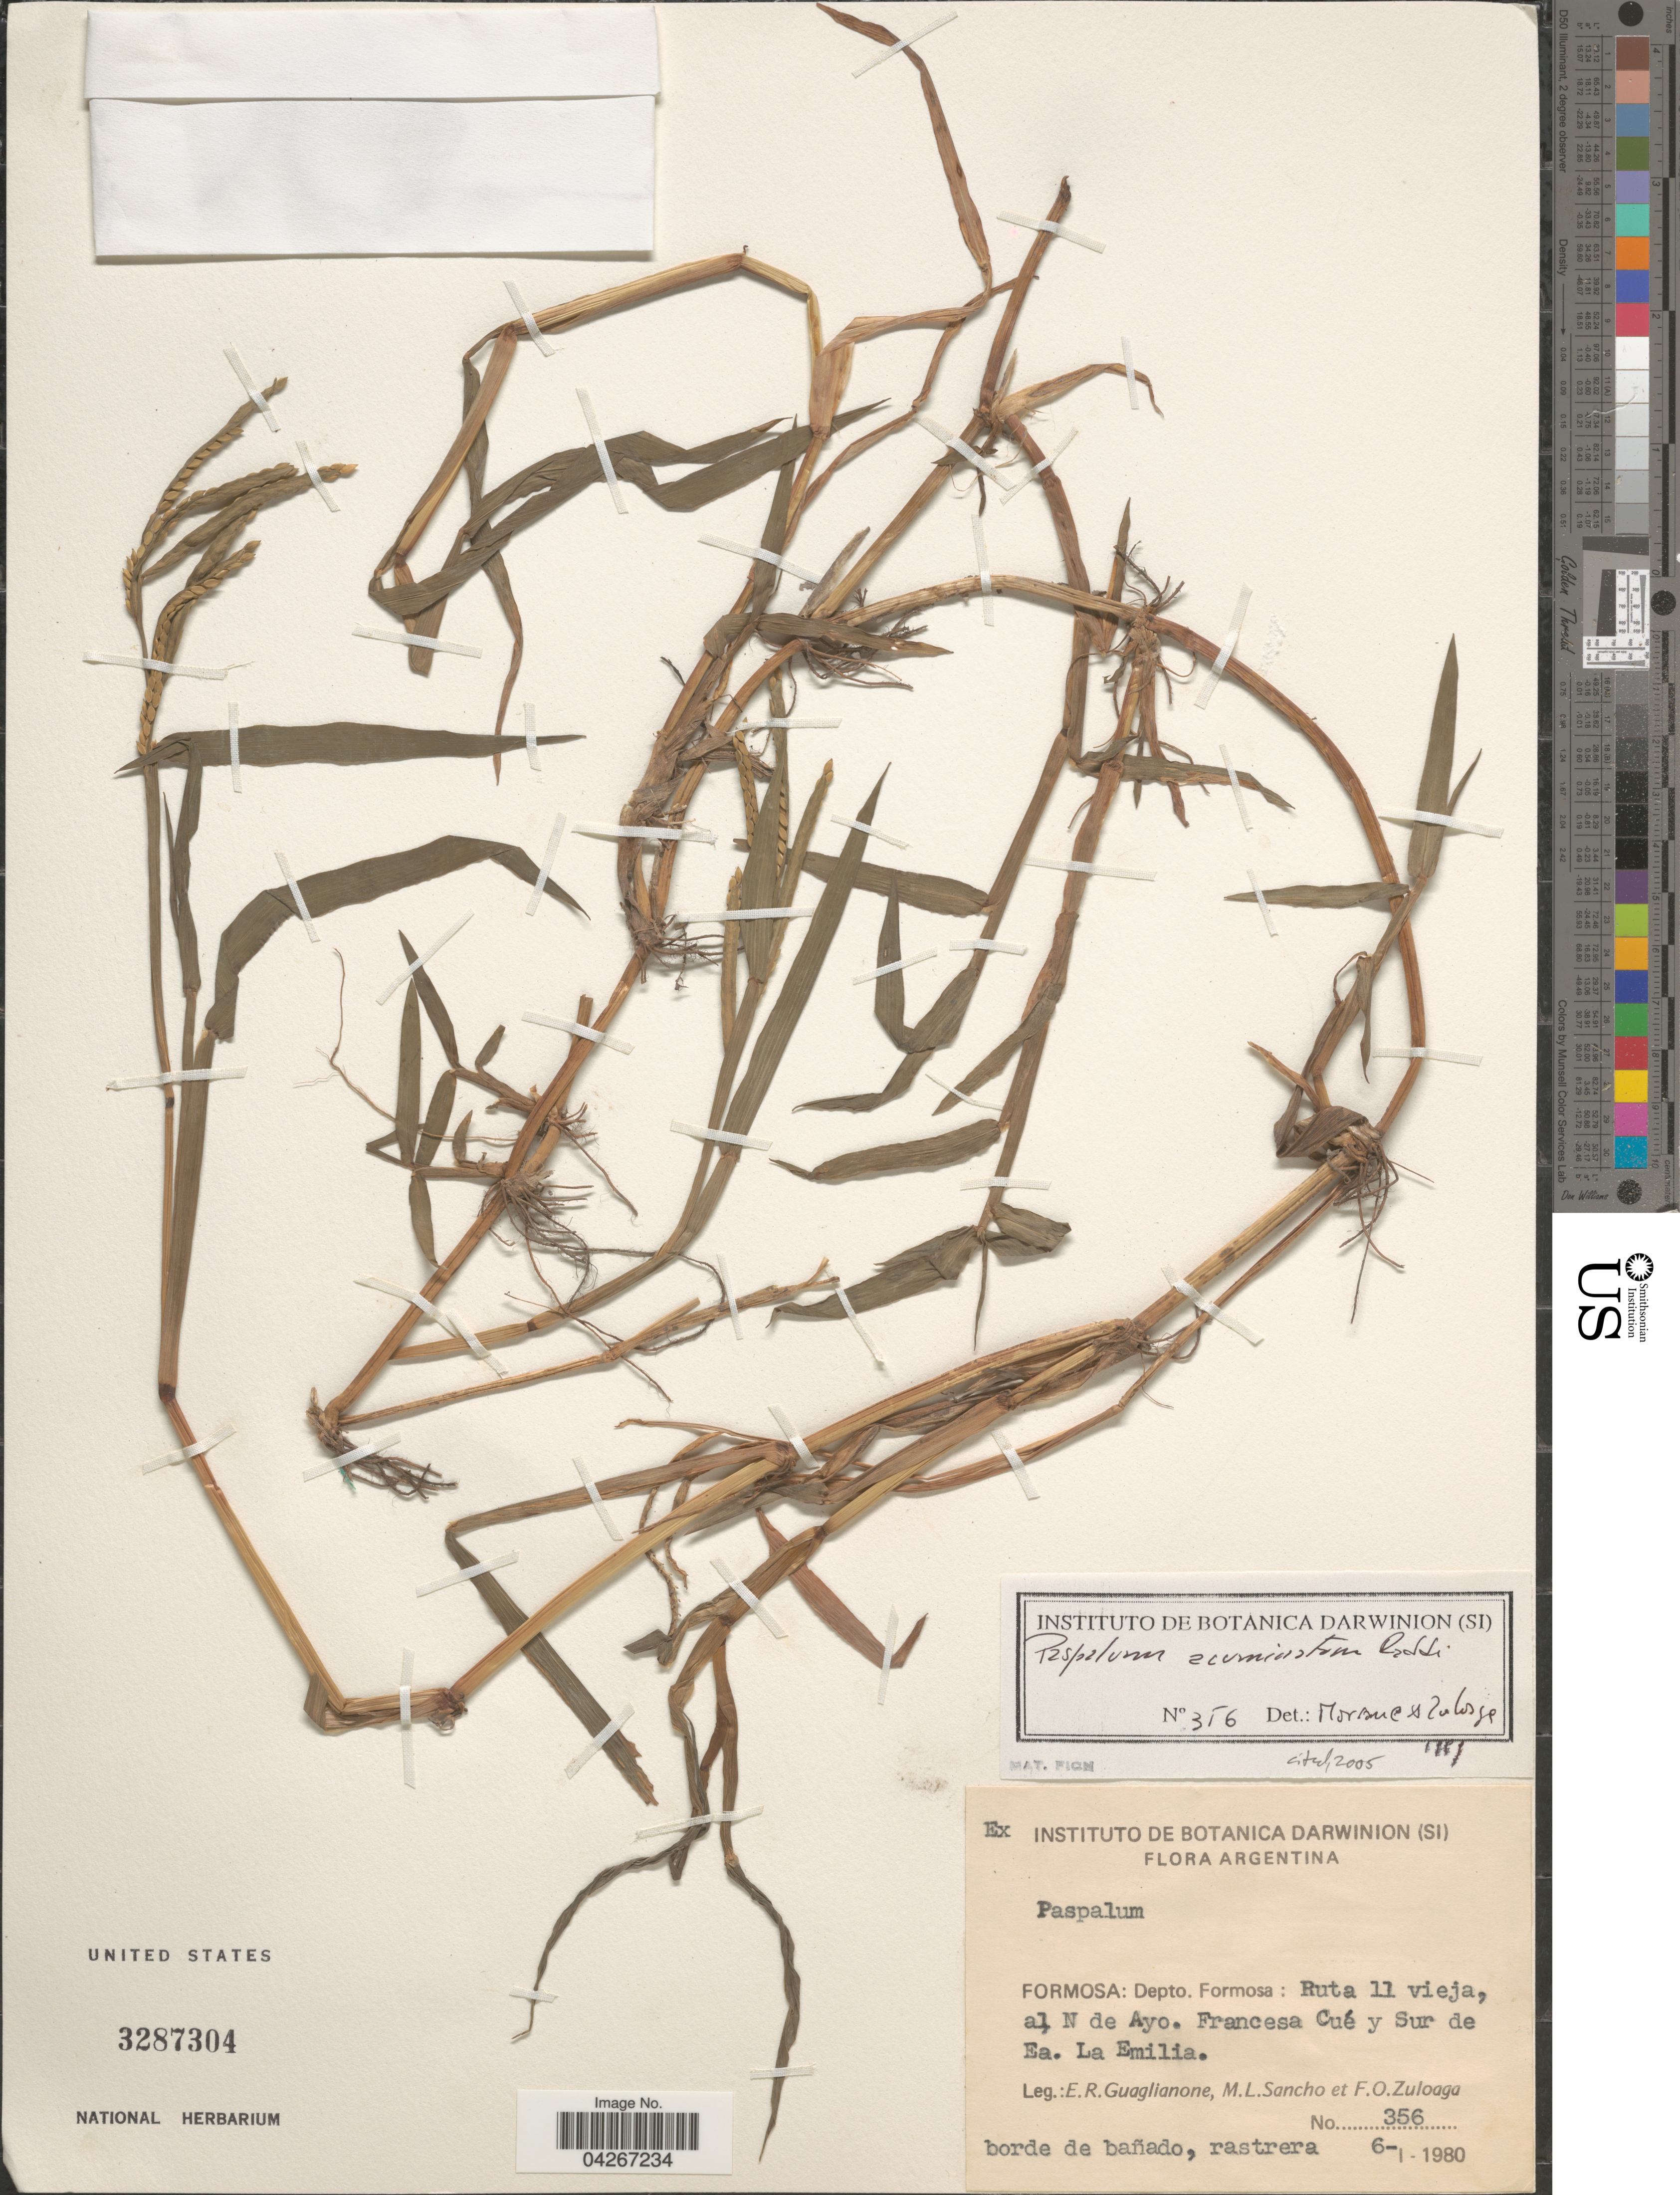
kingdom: Plantae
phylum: Tracheophyta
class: Liliopsida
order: Poales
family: Poaceae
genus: Paspalum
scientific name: Paspalum acuminatum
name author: Raddi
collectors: E. R. Guaglianone, M. L. Sancho & F. O. Zuloaga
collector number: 356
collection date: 1980-01-06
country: Argentina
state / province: Formosa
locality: Depto. Formosa: Ruta 11 vieja, al N de Ayo. Francesa Cué y sur de Ea. La Emilia.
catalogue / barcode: US 3287304